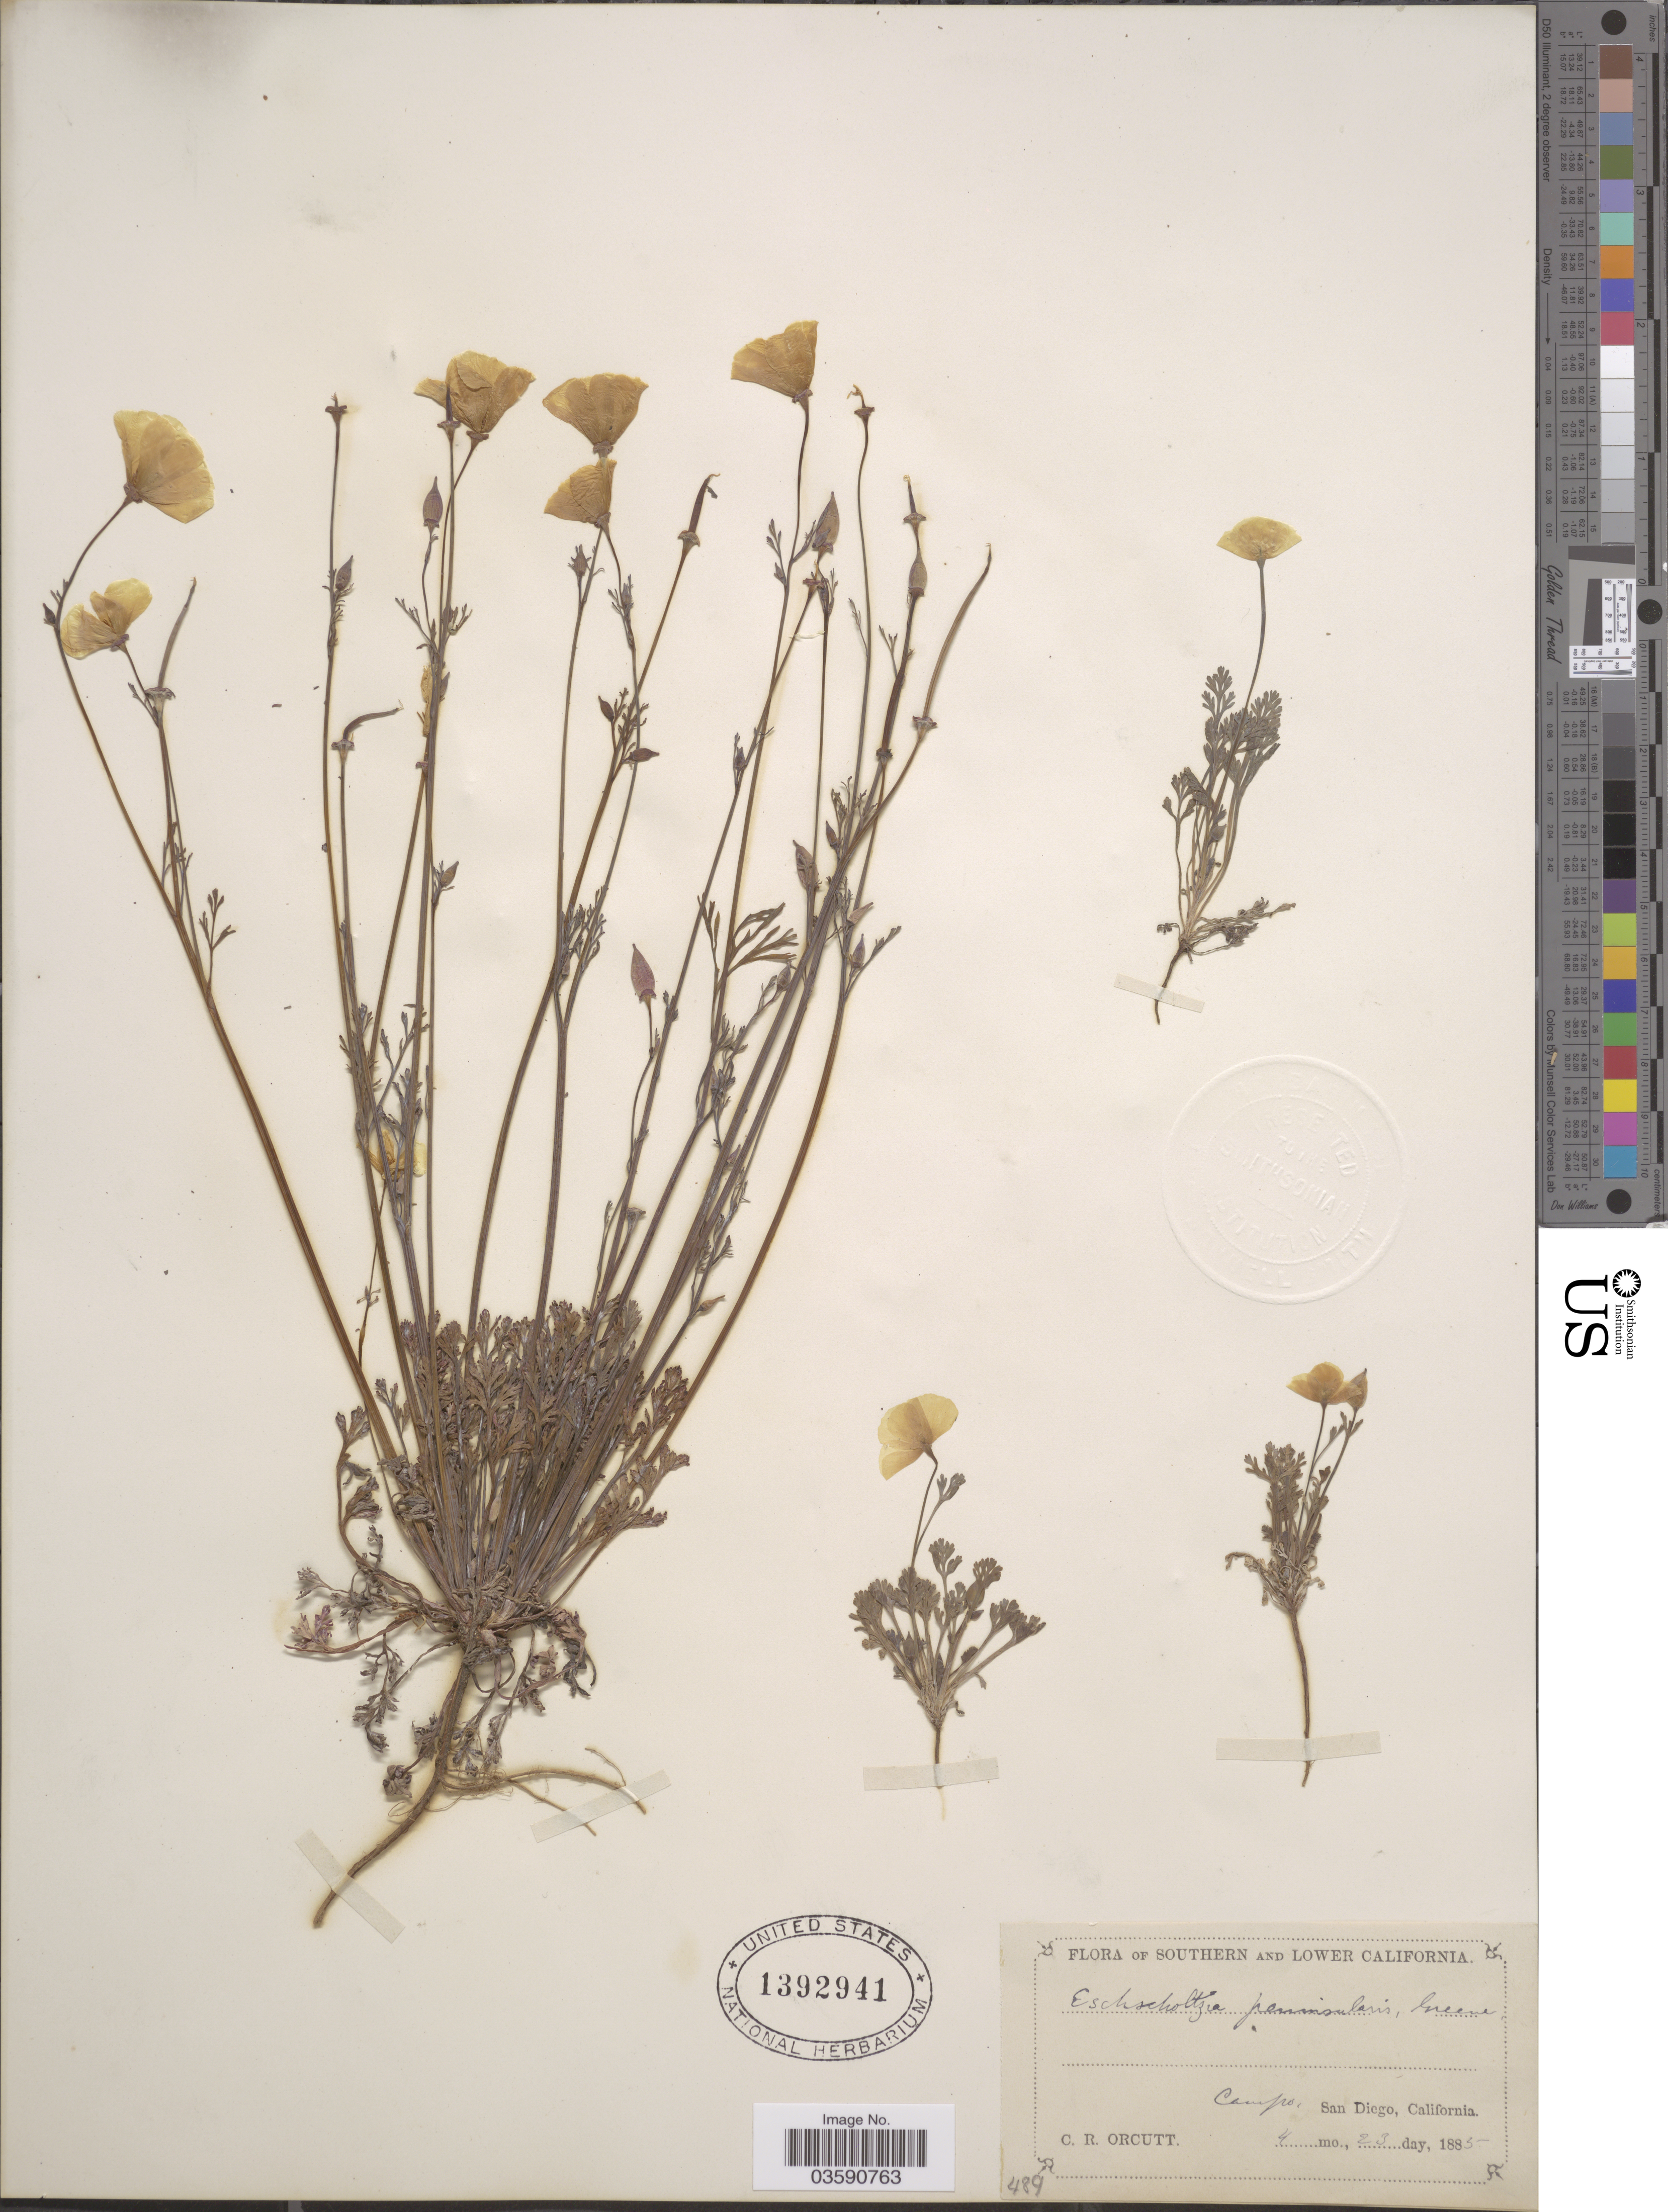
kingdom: Plantae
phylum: Tracheophyta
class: Magnoliopsida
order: Ranunculales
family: Papaveraceae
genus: Eschscholzia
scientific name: Eschscholzia peninsularis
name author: Greene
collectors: C. R. Orcutt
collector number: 489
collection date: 1885-04-23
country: United States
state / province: California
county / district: San Diego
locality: Southern California. Camps, San Diego.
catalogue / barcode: US 1392941